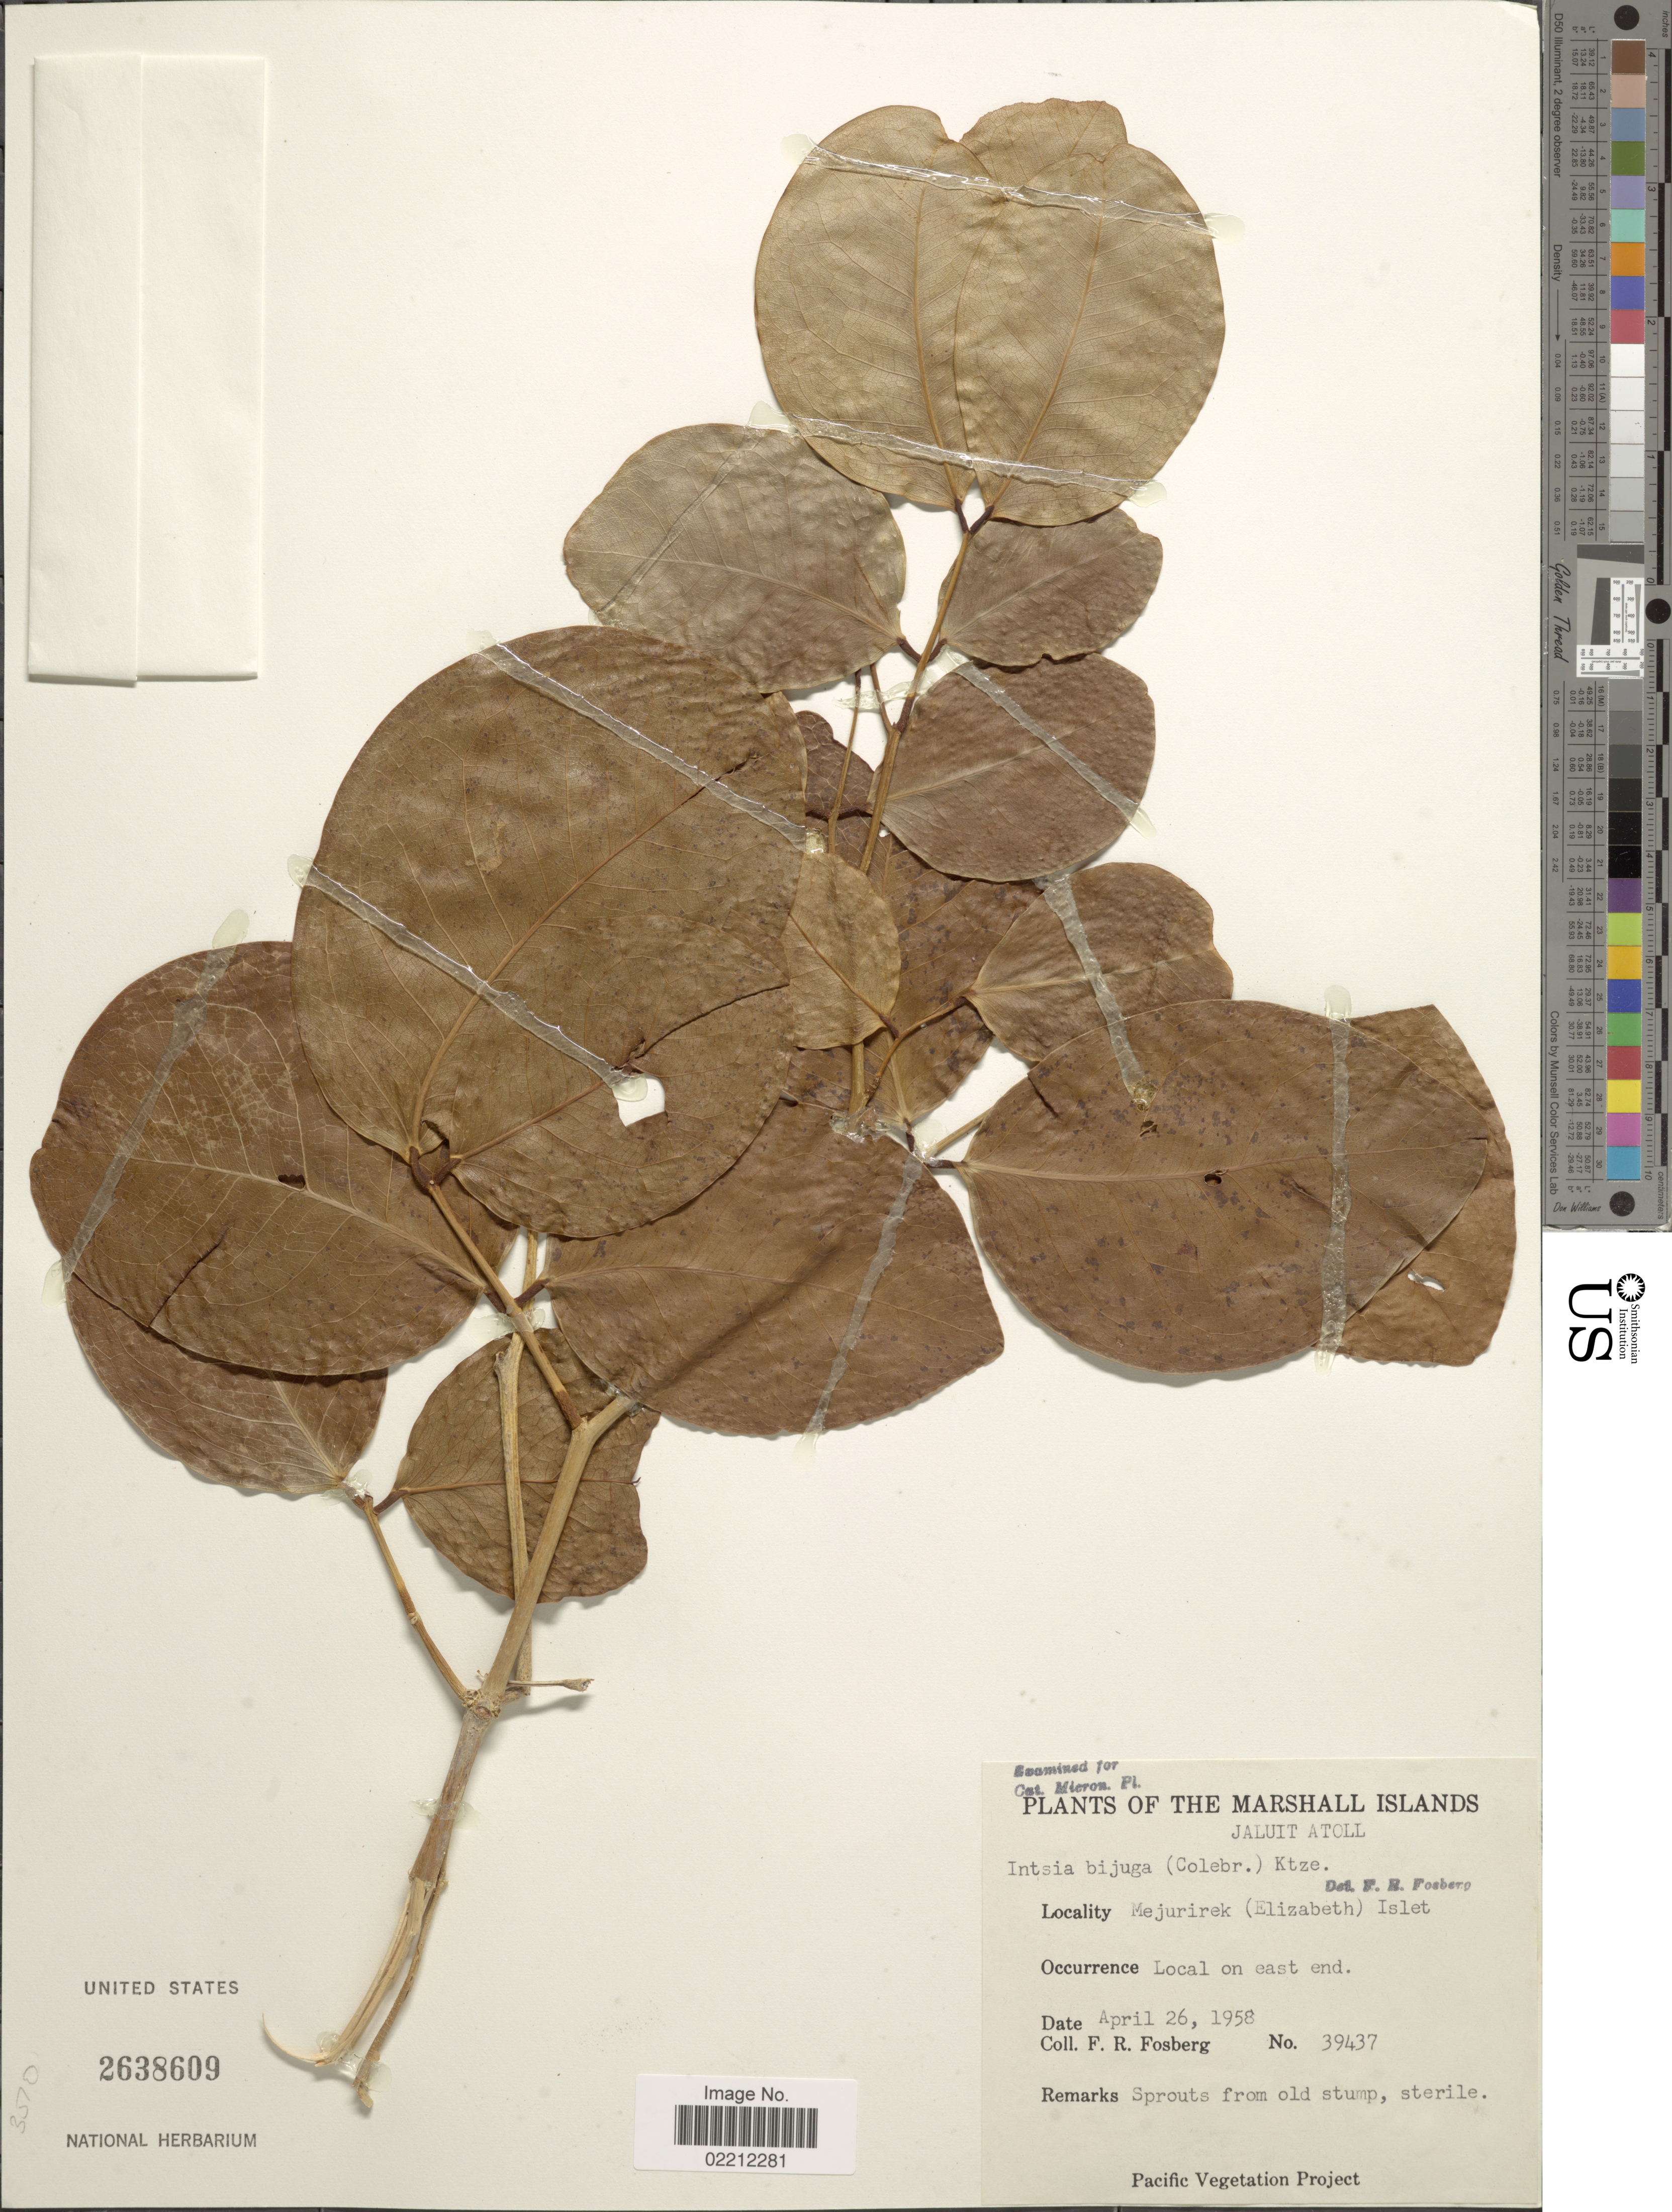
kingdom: Plantae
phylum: Tracheophyta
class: Magnoliopsida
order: Fabales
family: Fabaceae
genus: Intsia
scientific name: Intsia bijuga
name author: (Colebr.) Kuntze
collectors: F. R. Fosberg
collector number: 39437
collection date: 1958-04-26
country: Marshall Islands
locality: Jaluit Atoll. Mejurirek (Elizabeth) Islet.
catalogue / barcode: US 2638609